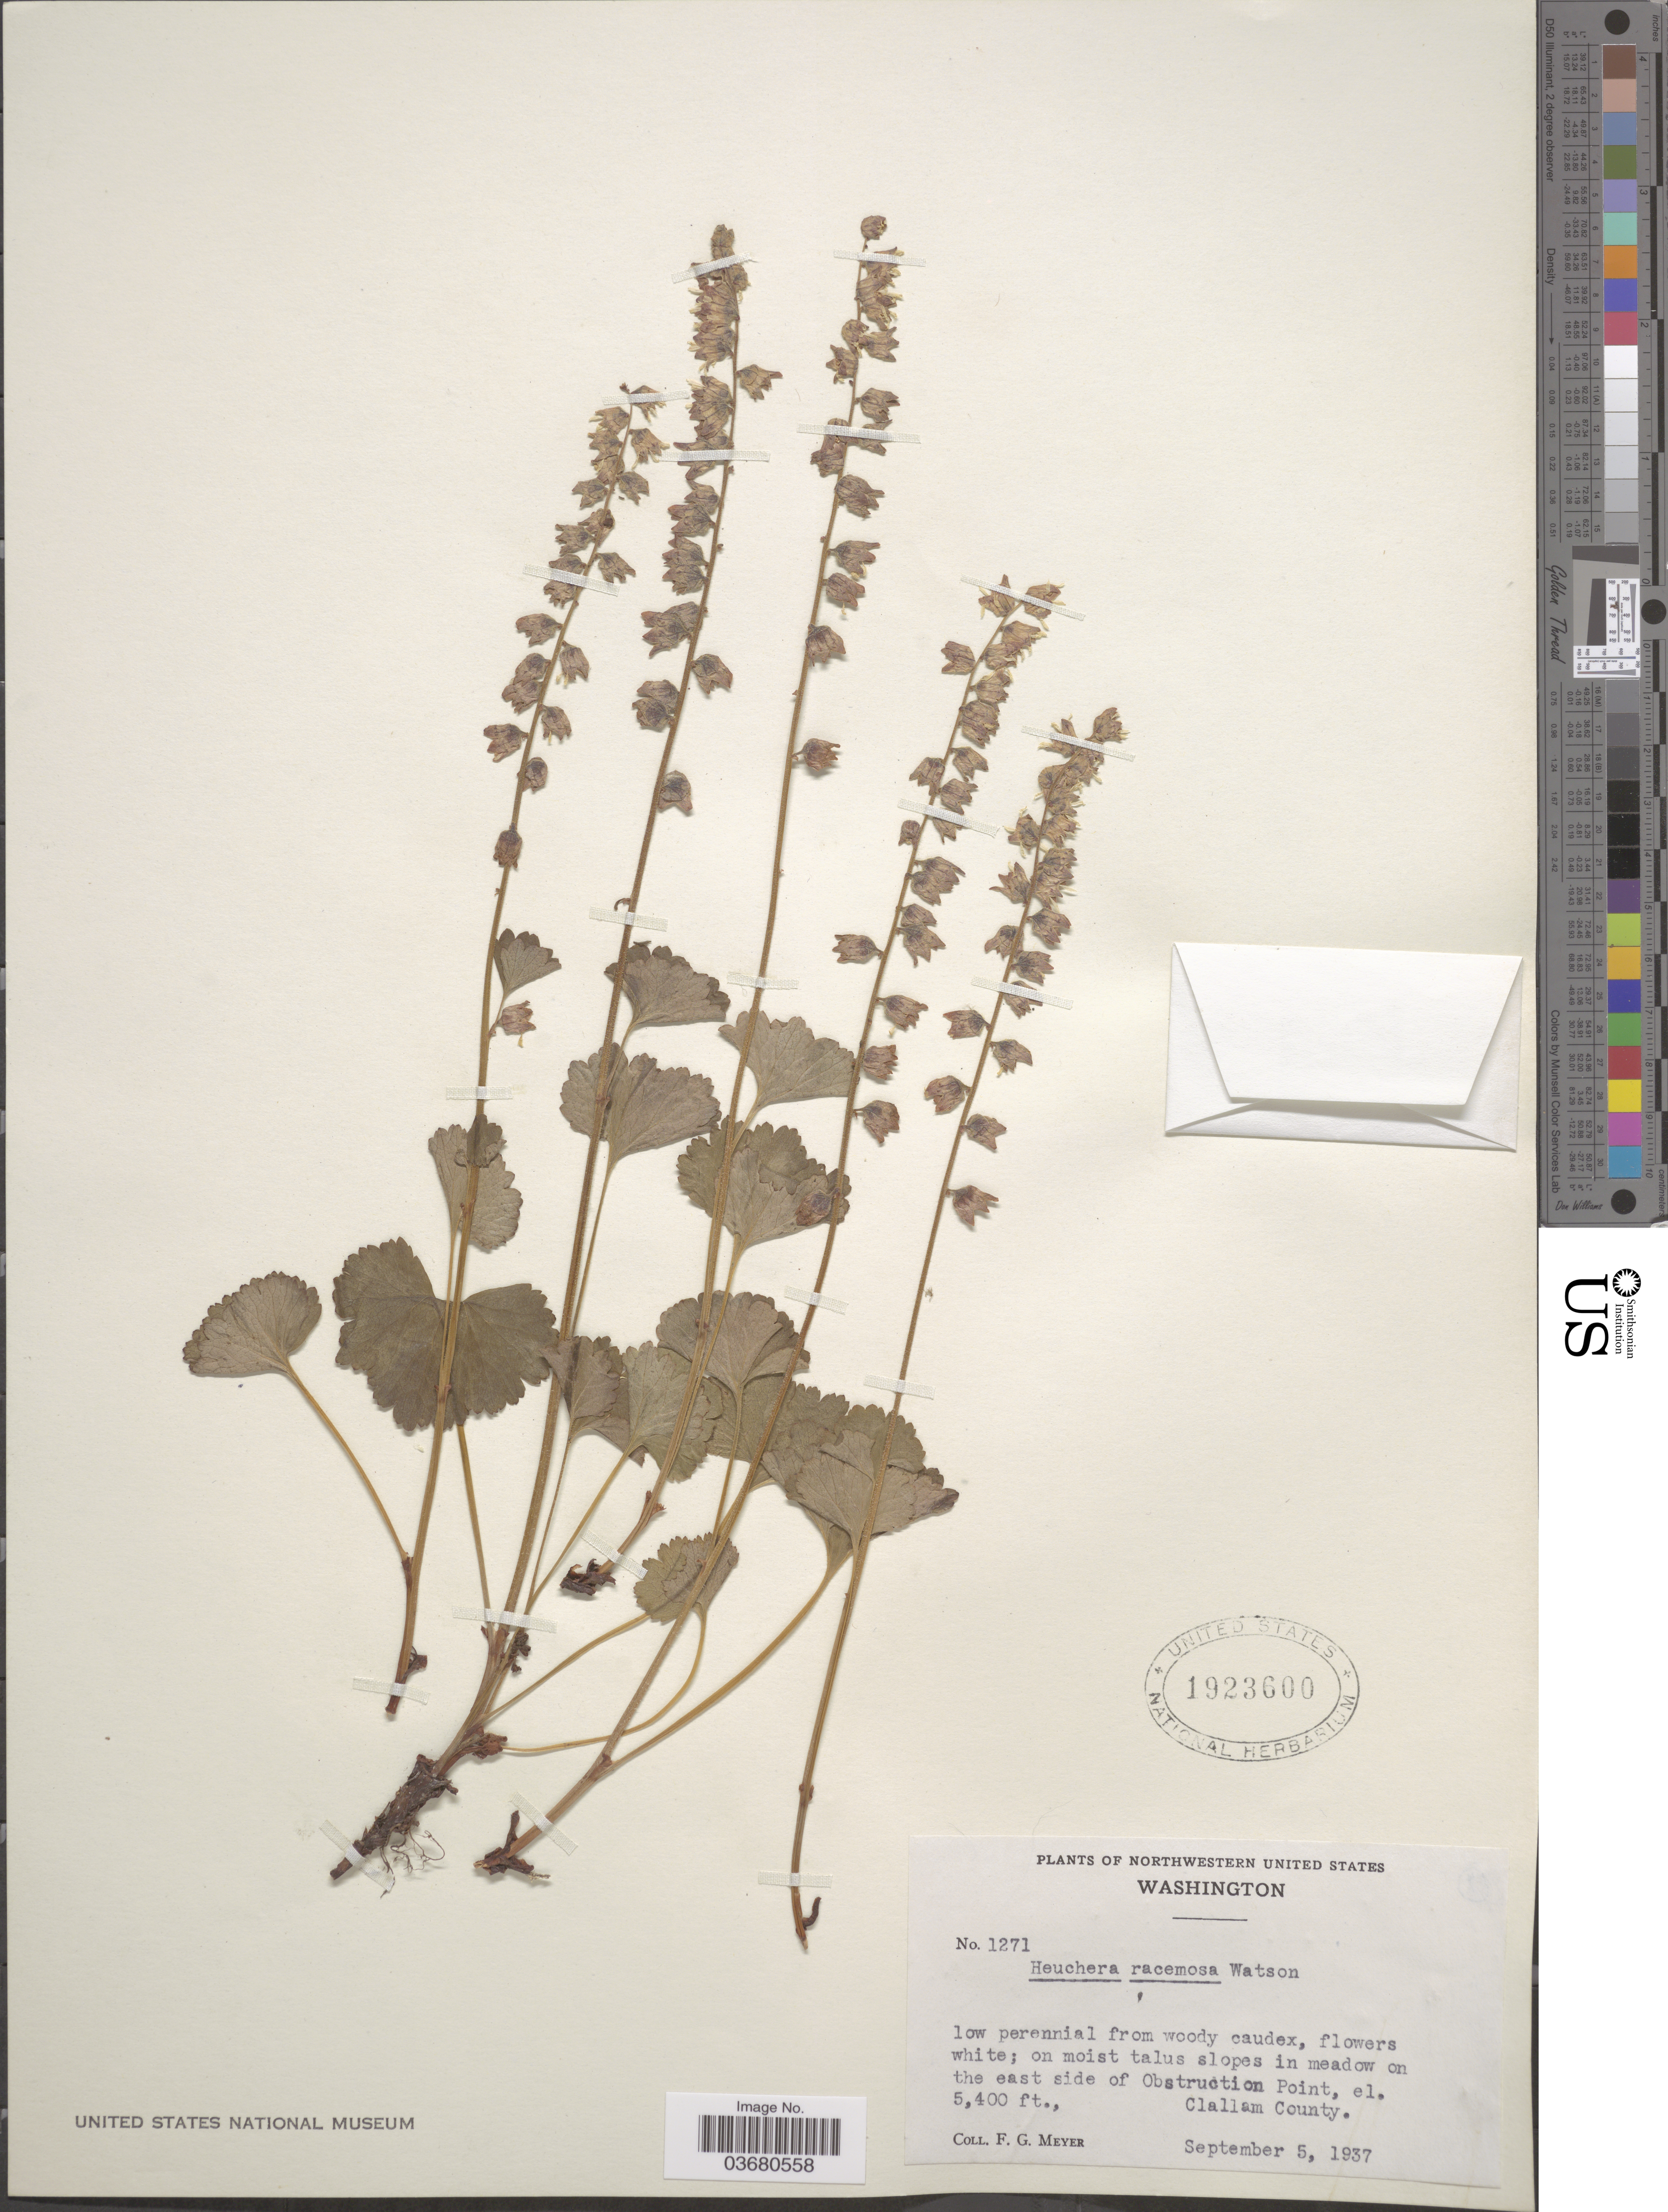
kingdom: Plantae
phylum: Tracheophyta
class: Magnoliopsida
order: Saxifragales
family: Saxifragaceae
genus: Elmera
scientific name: Elmera racemosa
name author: (S. Watson) Rydb.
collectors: F. G. Meyer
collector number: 1271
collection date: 1937-09-05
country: United States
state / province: Washington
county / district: Clallam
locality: Northwestern United States. On moist talus slopes in meadow on the east side of Obstruction Point, Clallam County.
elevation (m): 1646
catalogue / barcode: US 1923600